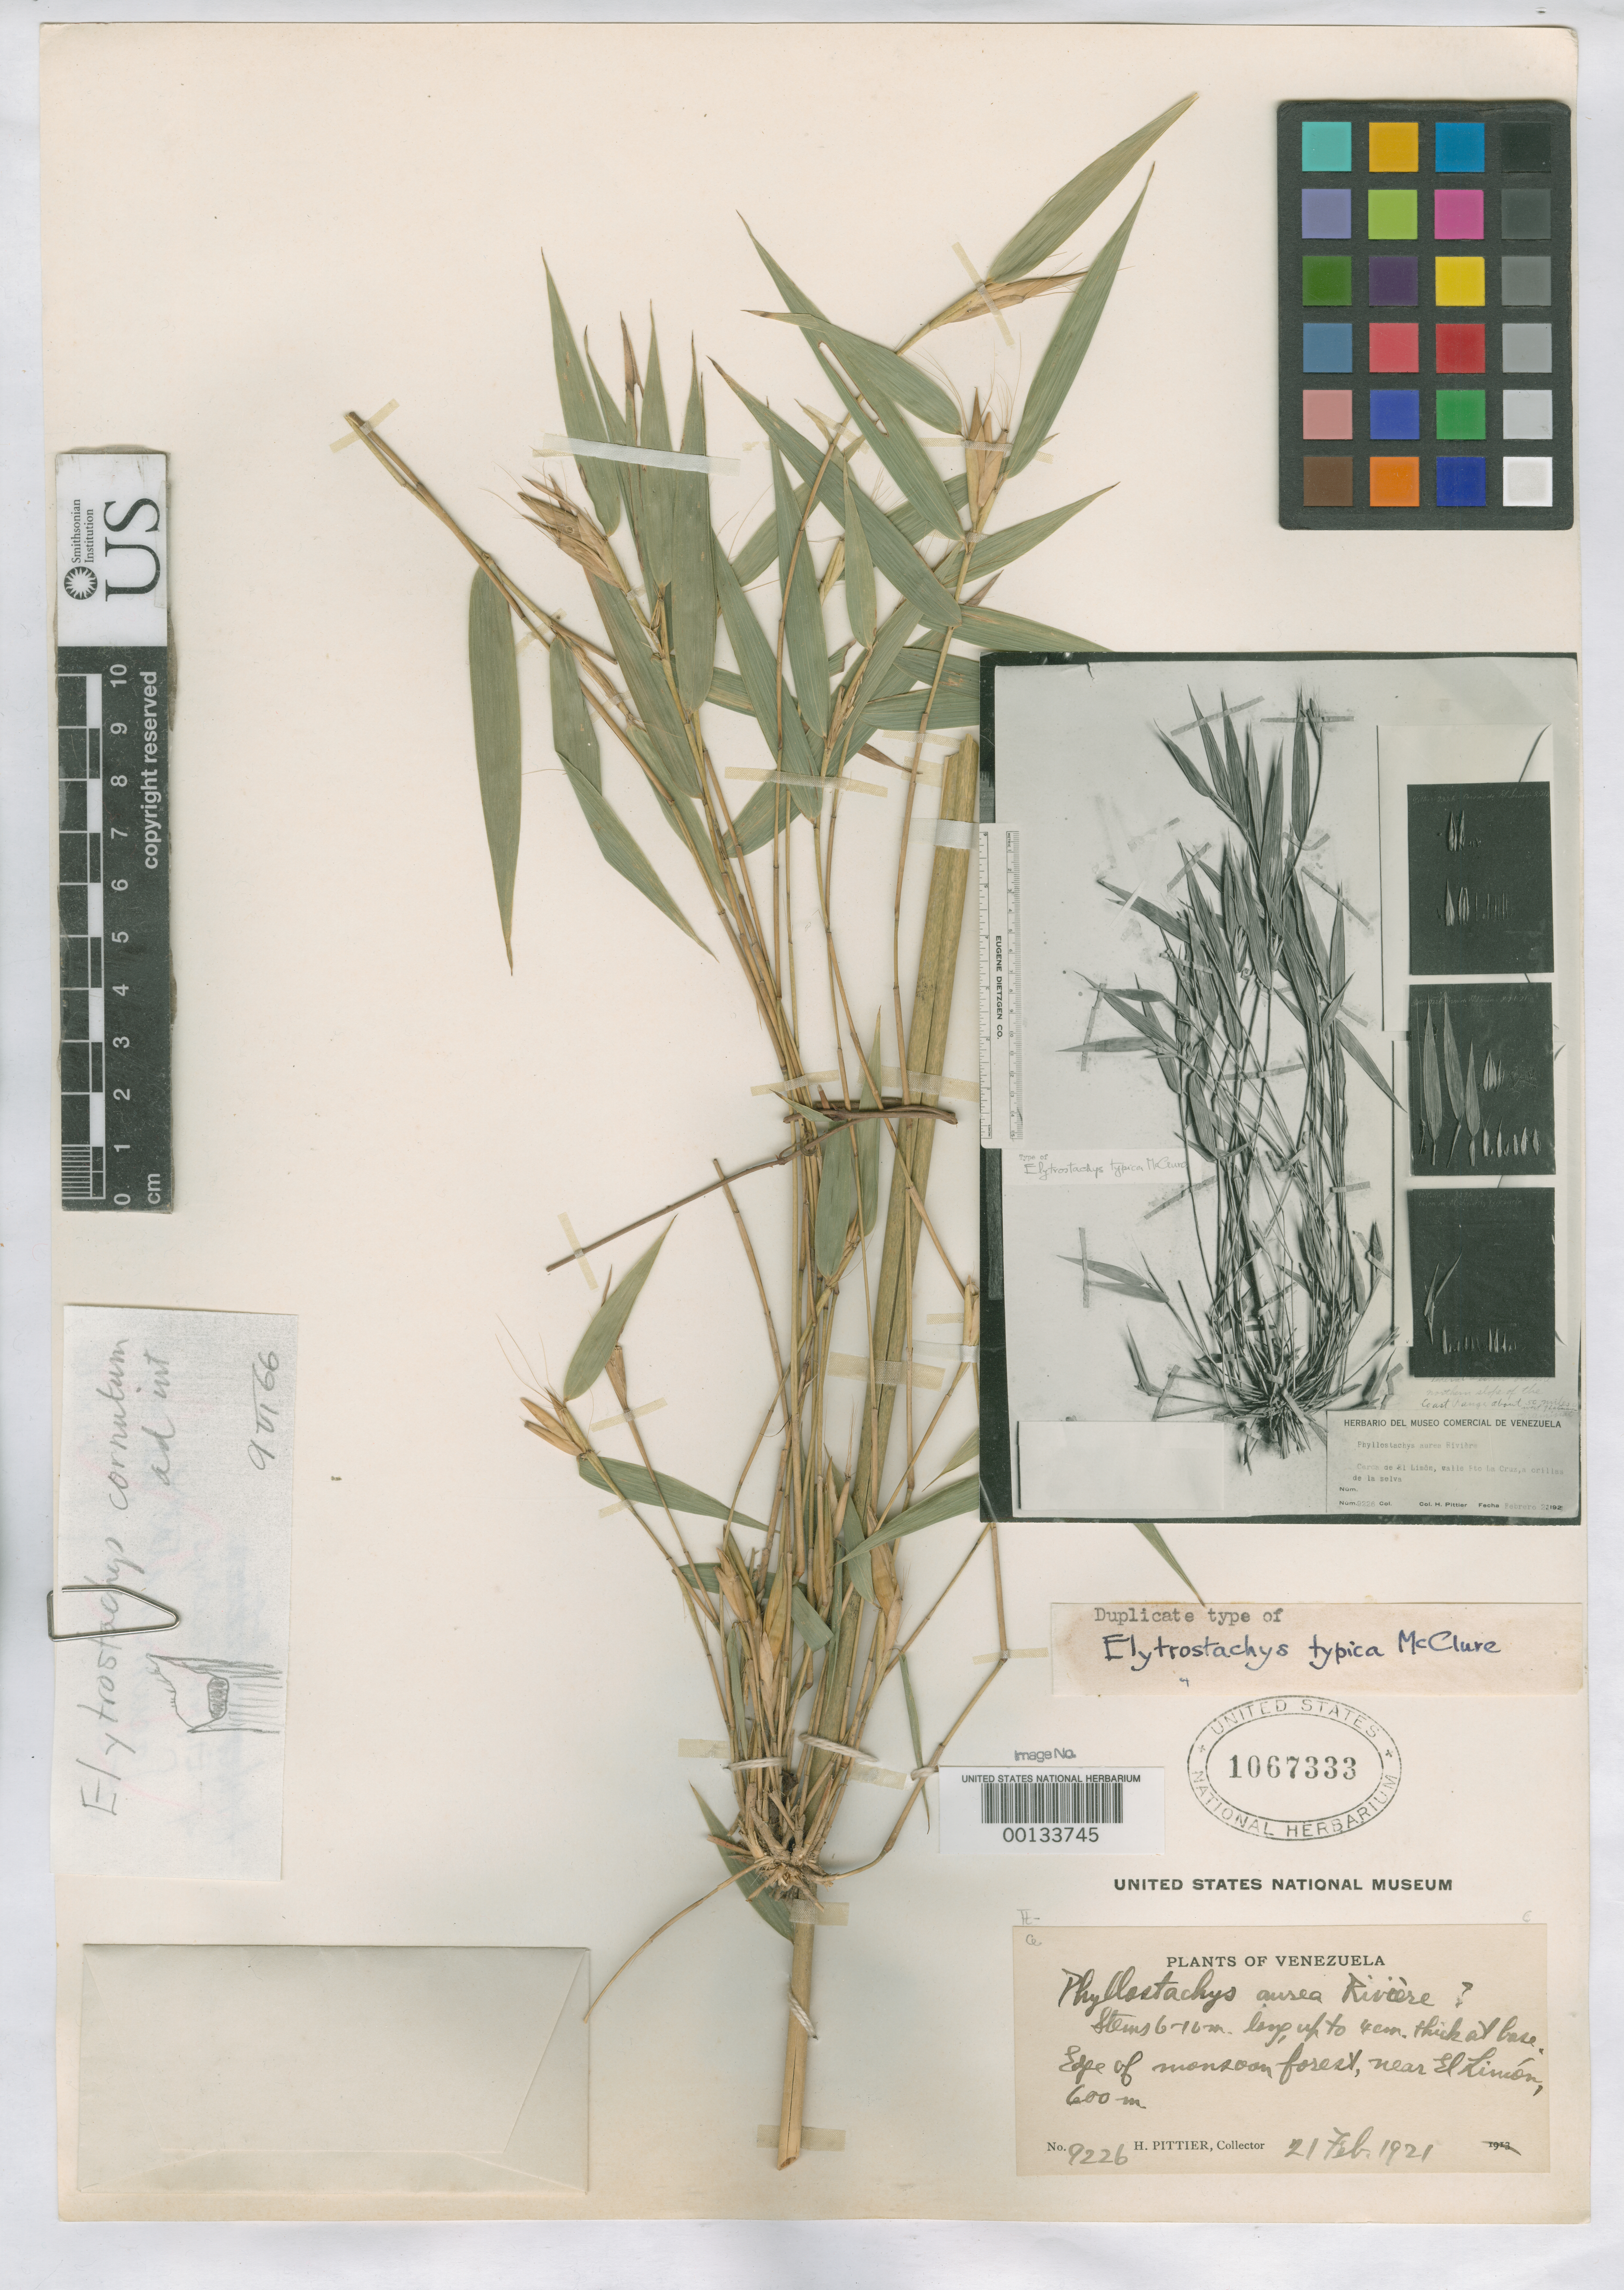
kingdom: Plantae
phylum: Tracheophyta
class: Liliopsida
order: Poales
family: Poaceae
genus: Elytrostachys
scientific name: Elytrostachys typica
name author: McClure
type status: Isotype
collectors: H. F. Pittier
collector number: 9226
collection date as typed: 21 Feb 1921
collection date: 1921-02-21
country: Venezuela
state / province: Mérida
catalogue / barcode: US 1067333